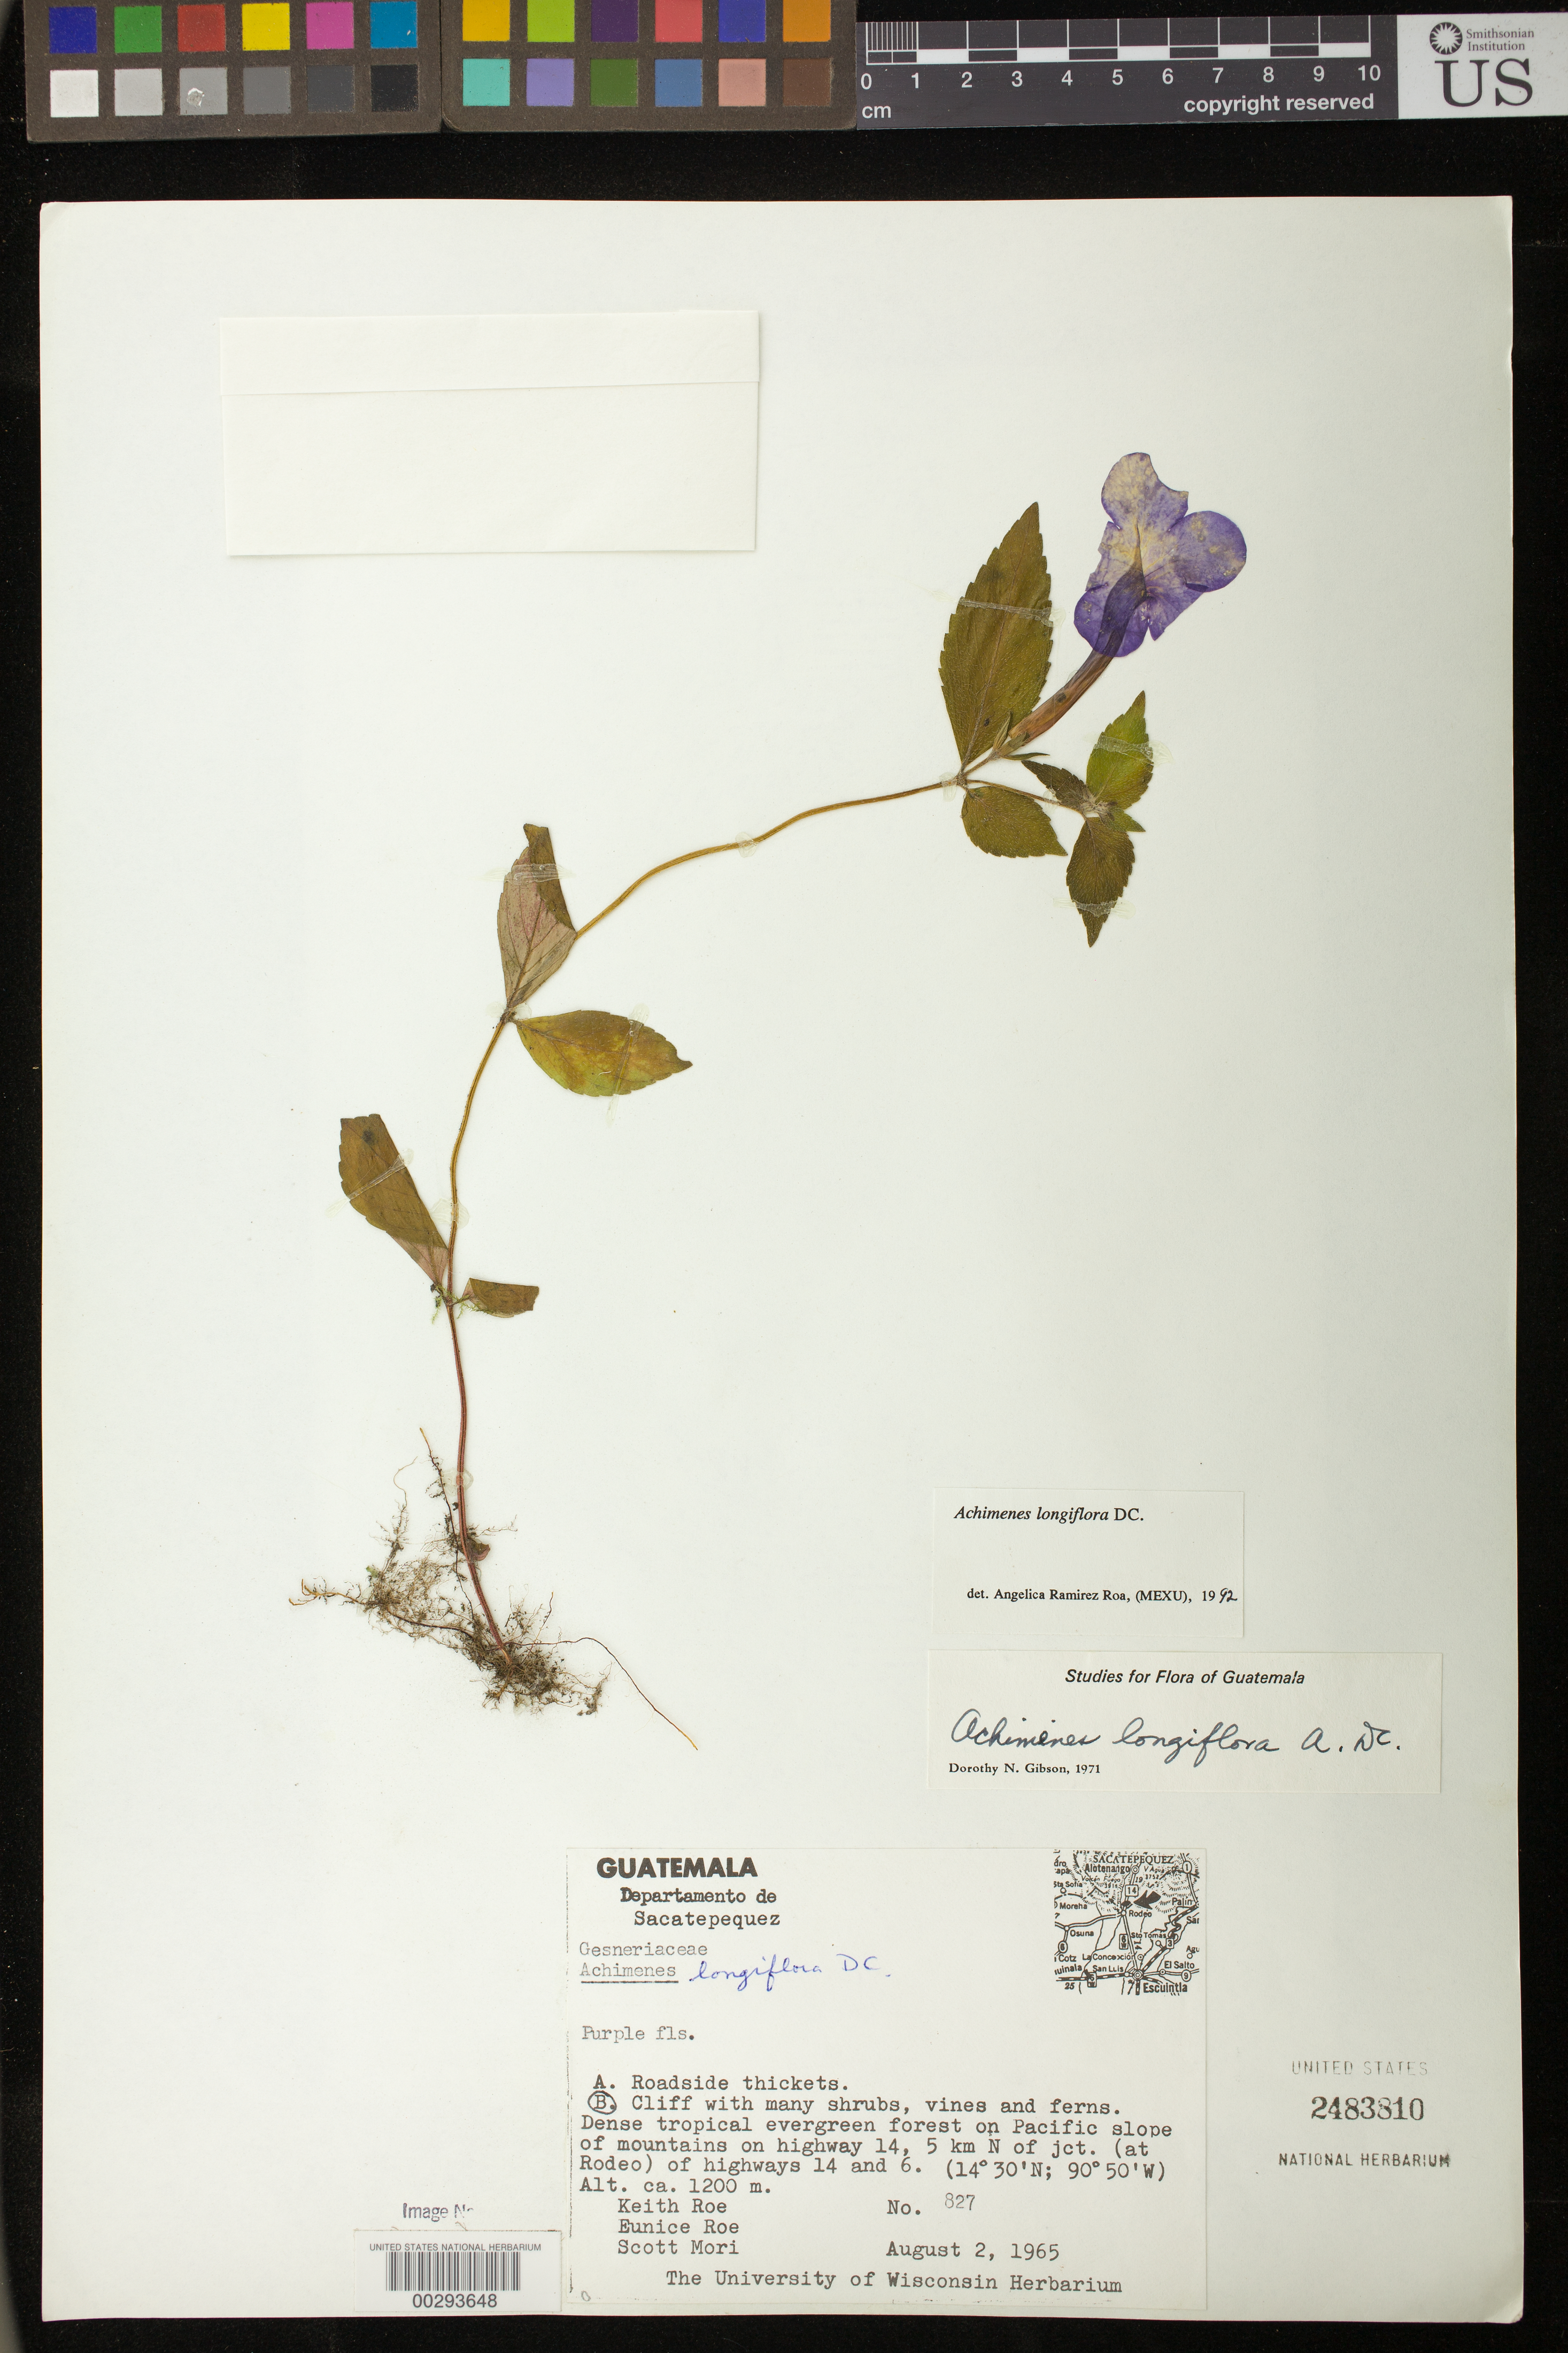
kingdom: Plantae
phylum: Tracheophyta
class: Magnoliopsida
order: Lamiales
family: Gesneriaceae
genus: Achimenes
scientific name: Achimenes longiflora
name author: DC.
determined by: Ramírez-Roa, A.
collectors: K. Roe, E. Roe & S. Mori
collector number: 827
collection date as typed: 02 Aug 1965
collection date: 1965-08-02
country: Guatemala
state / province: Sacatepéquez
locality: On highway 14, 5 km N of jct (at Rodeo) of highways 14 and 6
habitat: Dense tropical evergreen forest on Pacific slope of mountains; cliffs with many shrubs, vines and ferns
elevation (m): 1200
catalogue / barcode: US 2483810